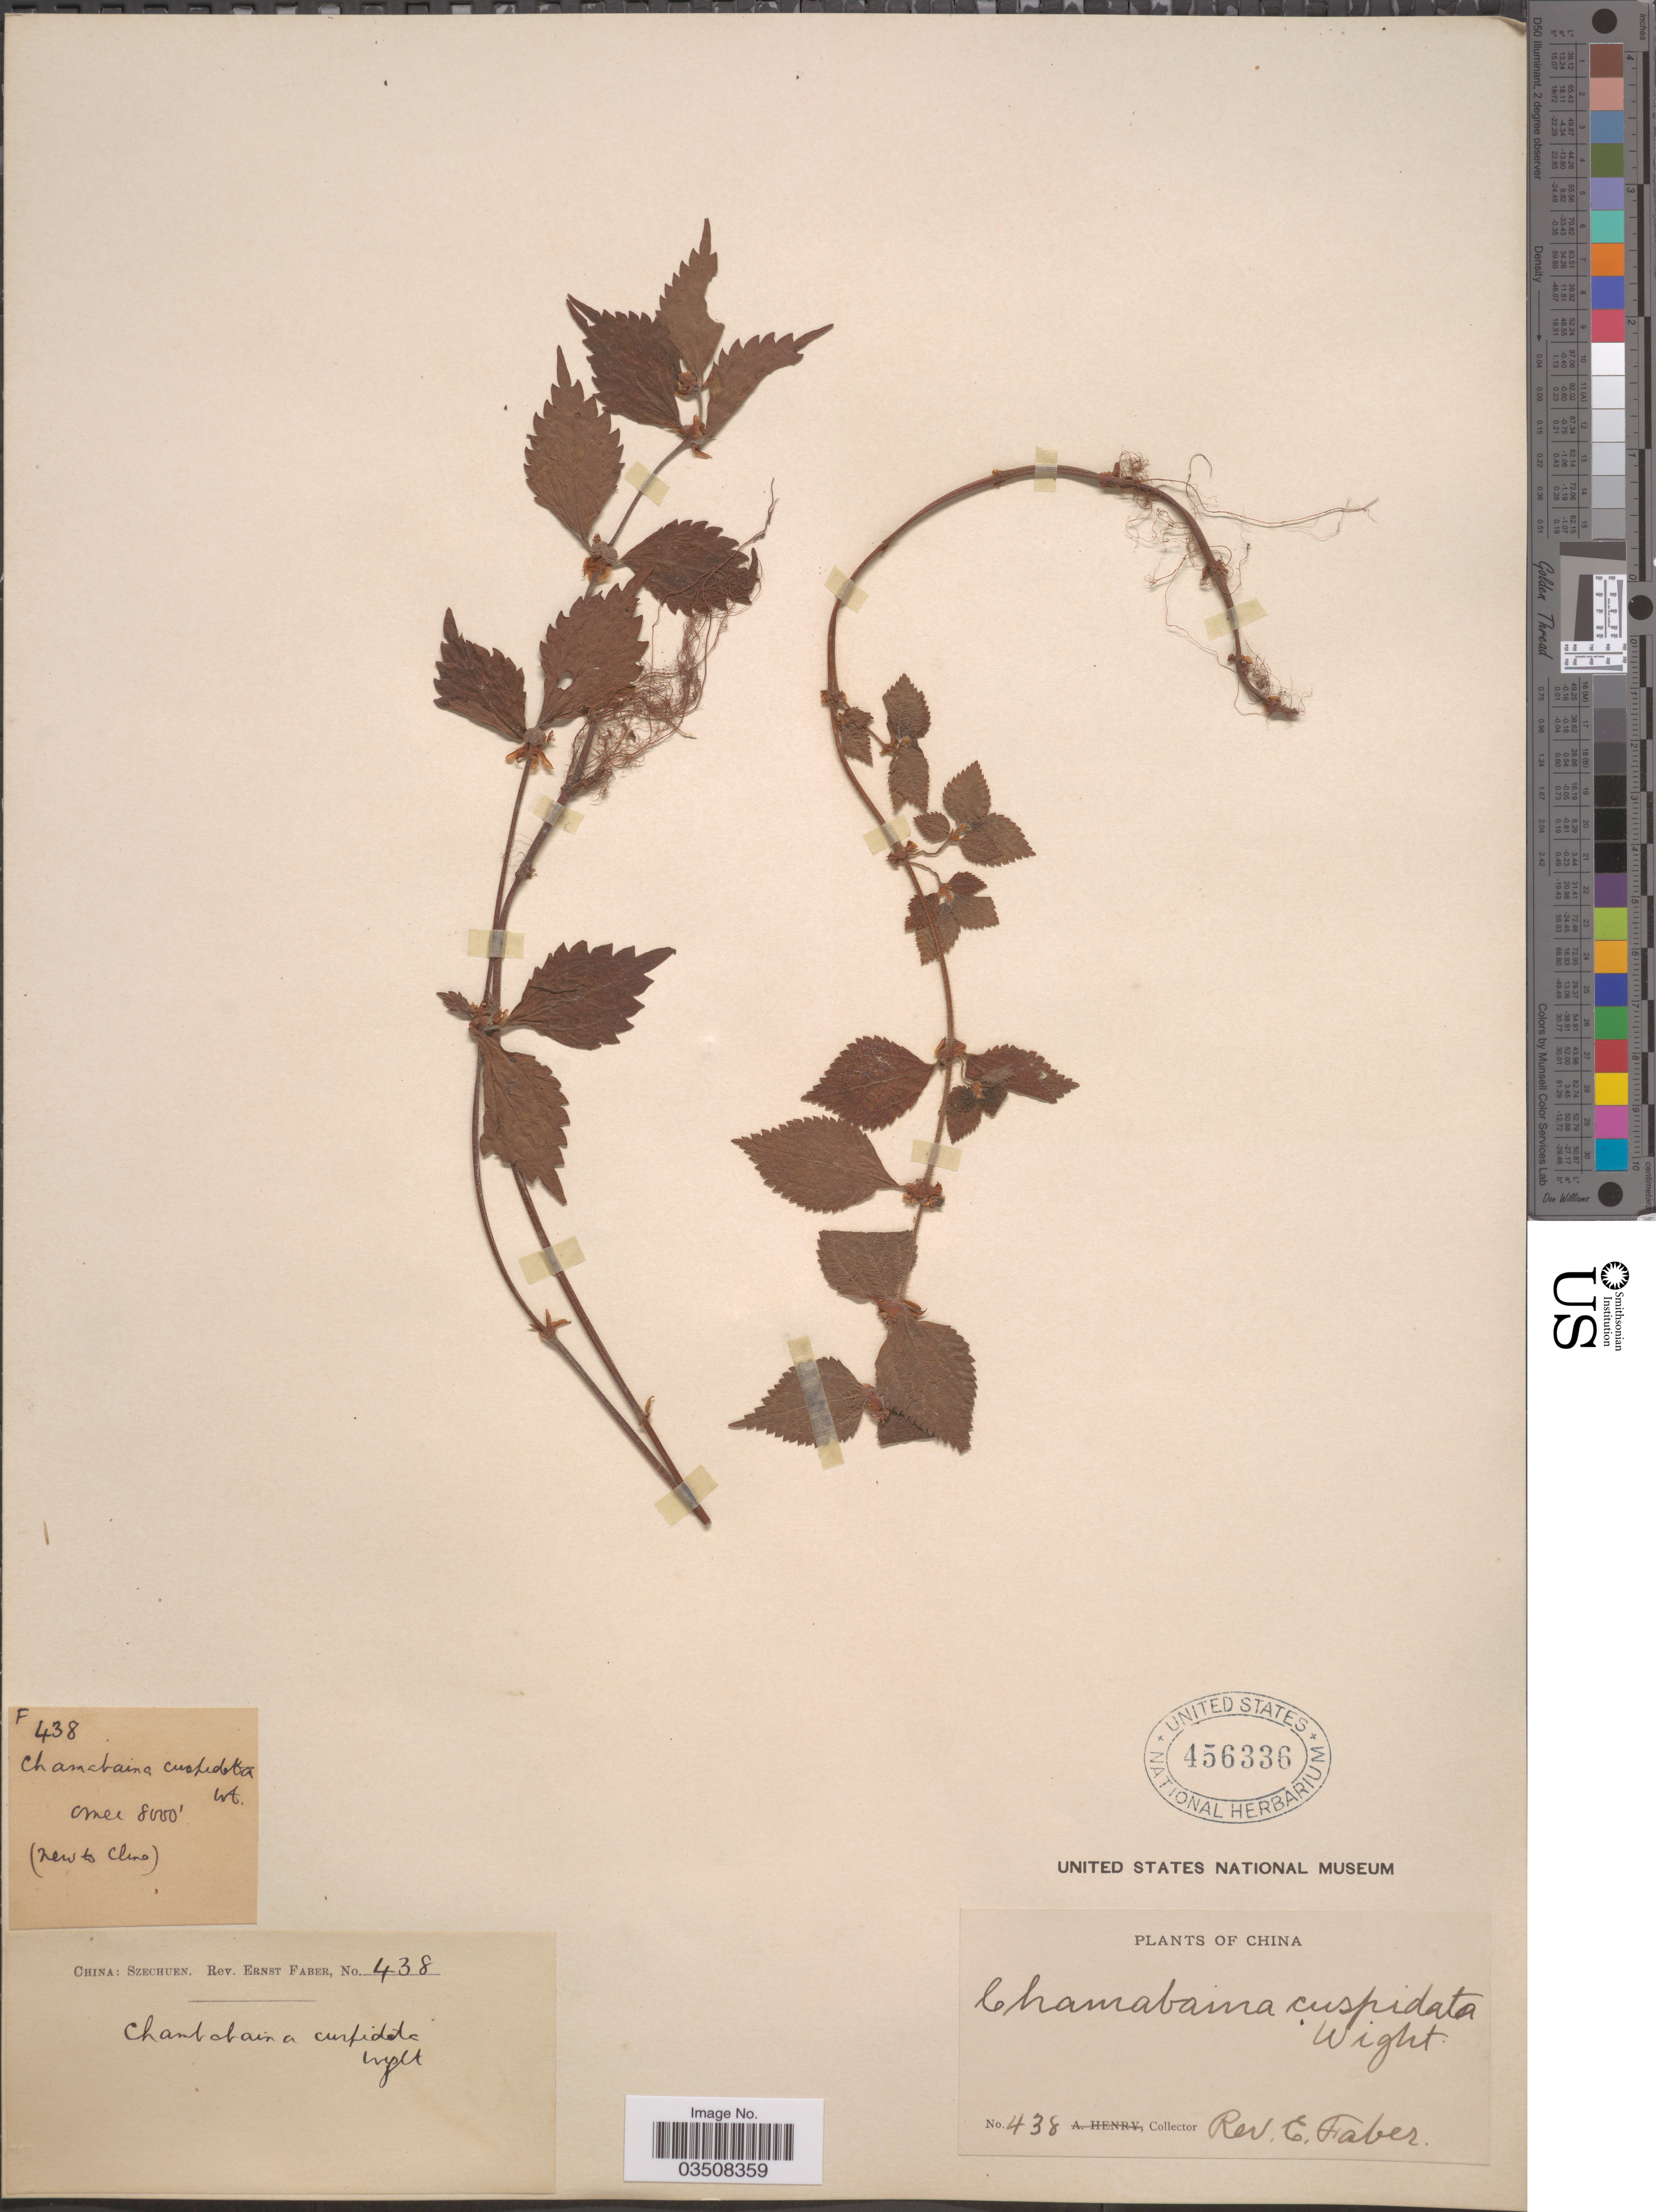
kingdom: Plantae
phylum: Tracheophyta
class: Magnoliopsida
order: Rosales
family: Urticaceae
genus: Chamabainia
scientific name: Chamabainia cuspidata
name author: Wight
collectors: E. Faber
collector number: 438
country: China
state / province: Sichuan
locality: Szechuen.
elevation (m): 2438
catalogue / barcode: US 456336